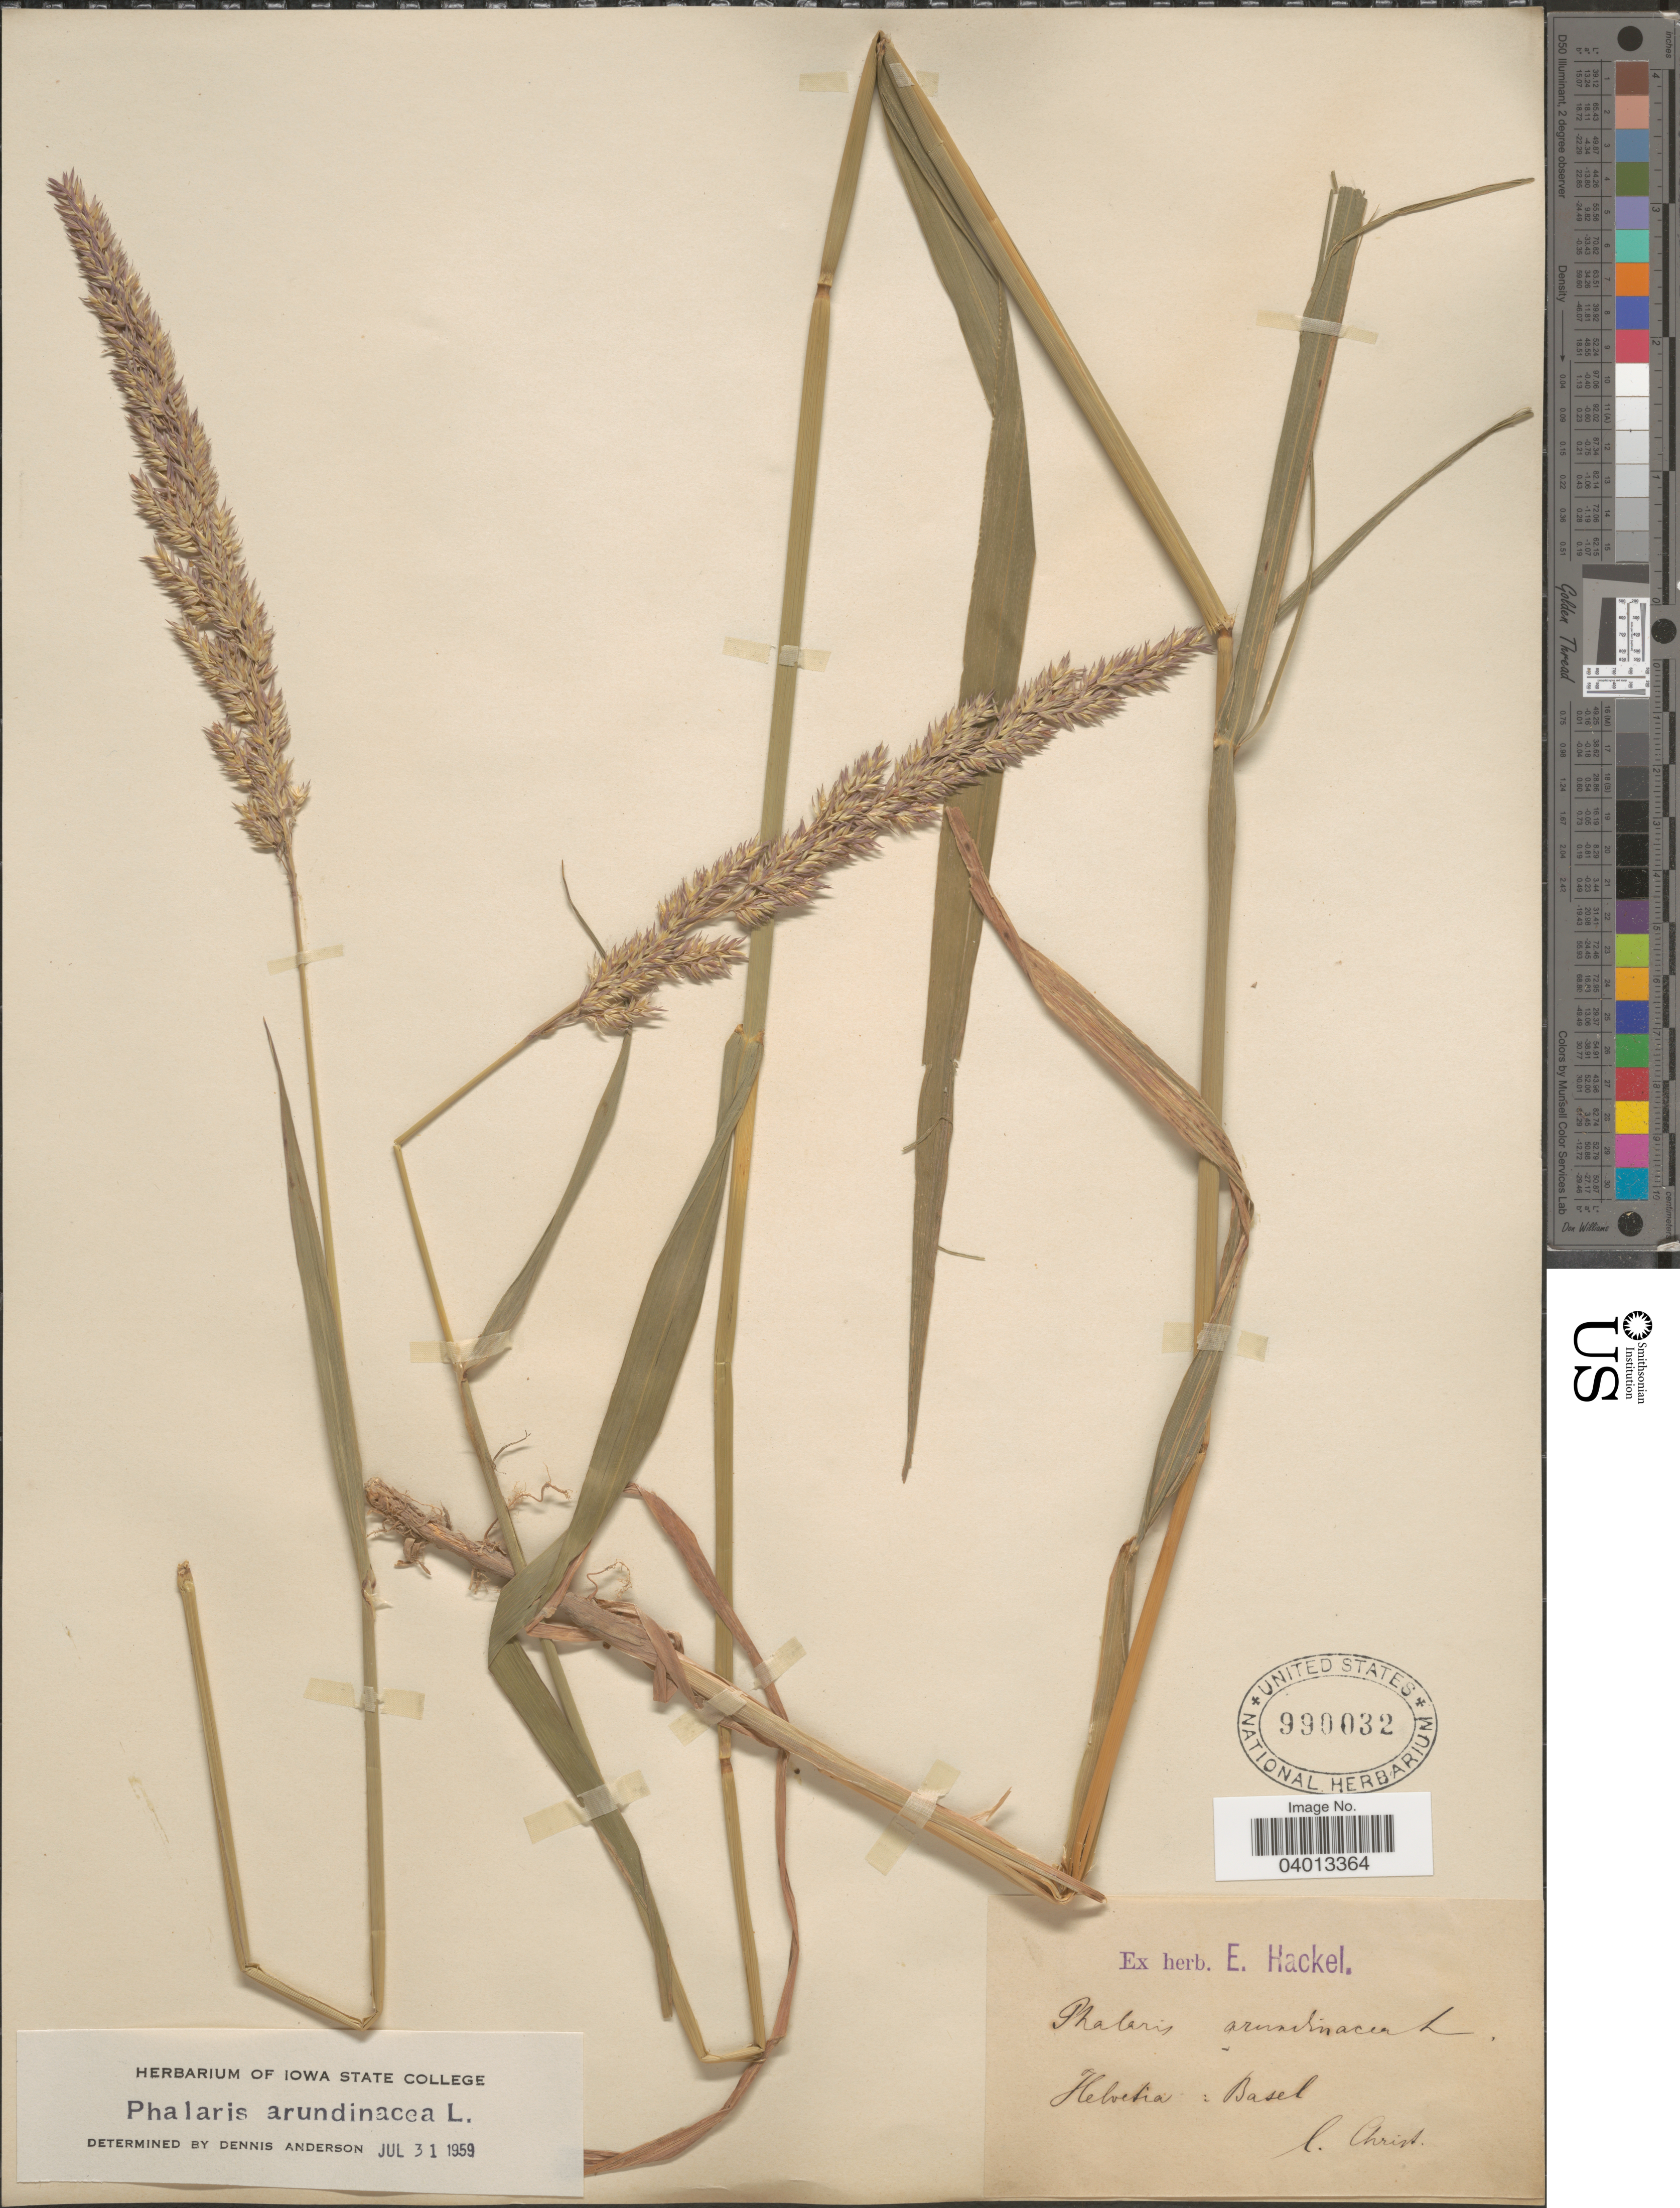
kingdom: Plantae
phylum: Tracheophyta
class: Liliopsida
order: Poales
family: Poaceae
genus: Phalaris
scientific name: Phalaris arundinacea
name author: L.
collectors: C. Christ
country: Switzerland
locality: Helvetia : Basel.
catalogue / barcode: US 990032